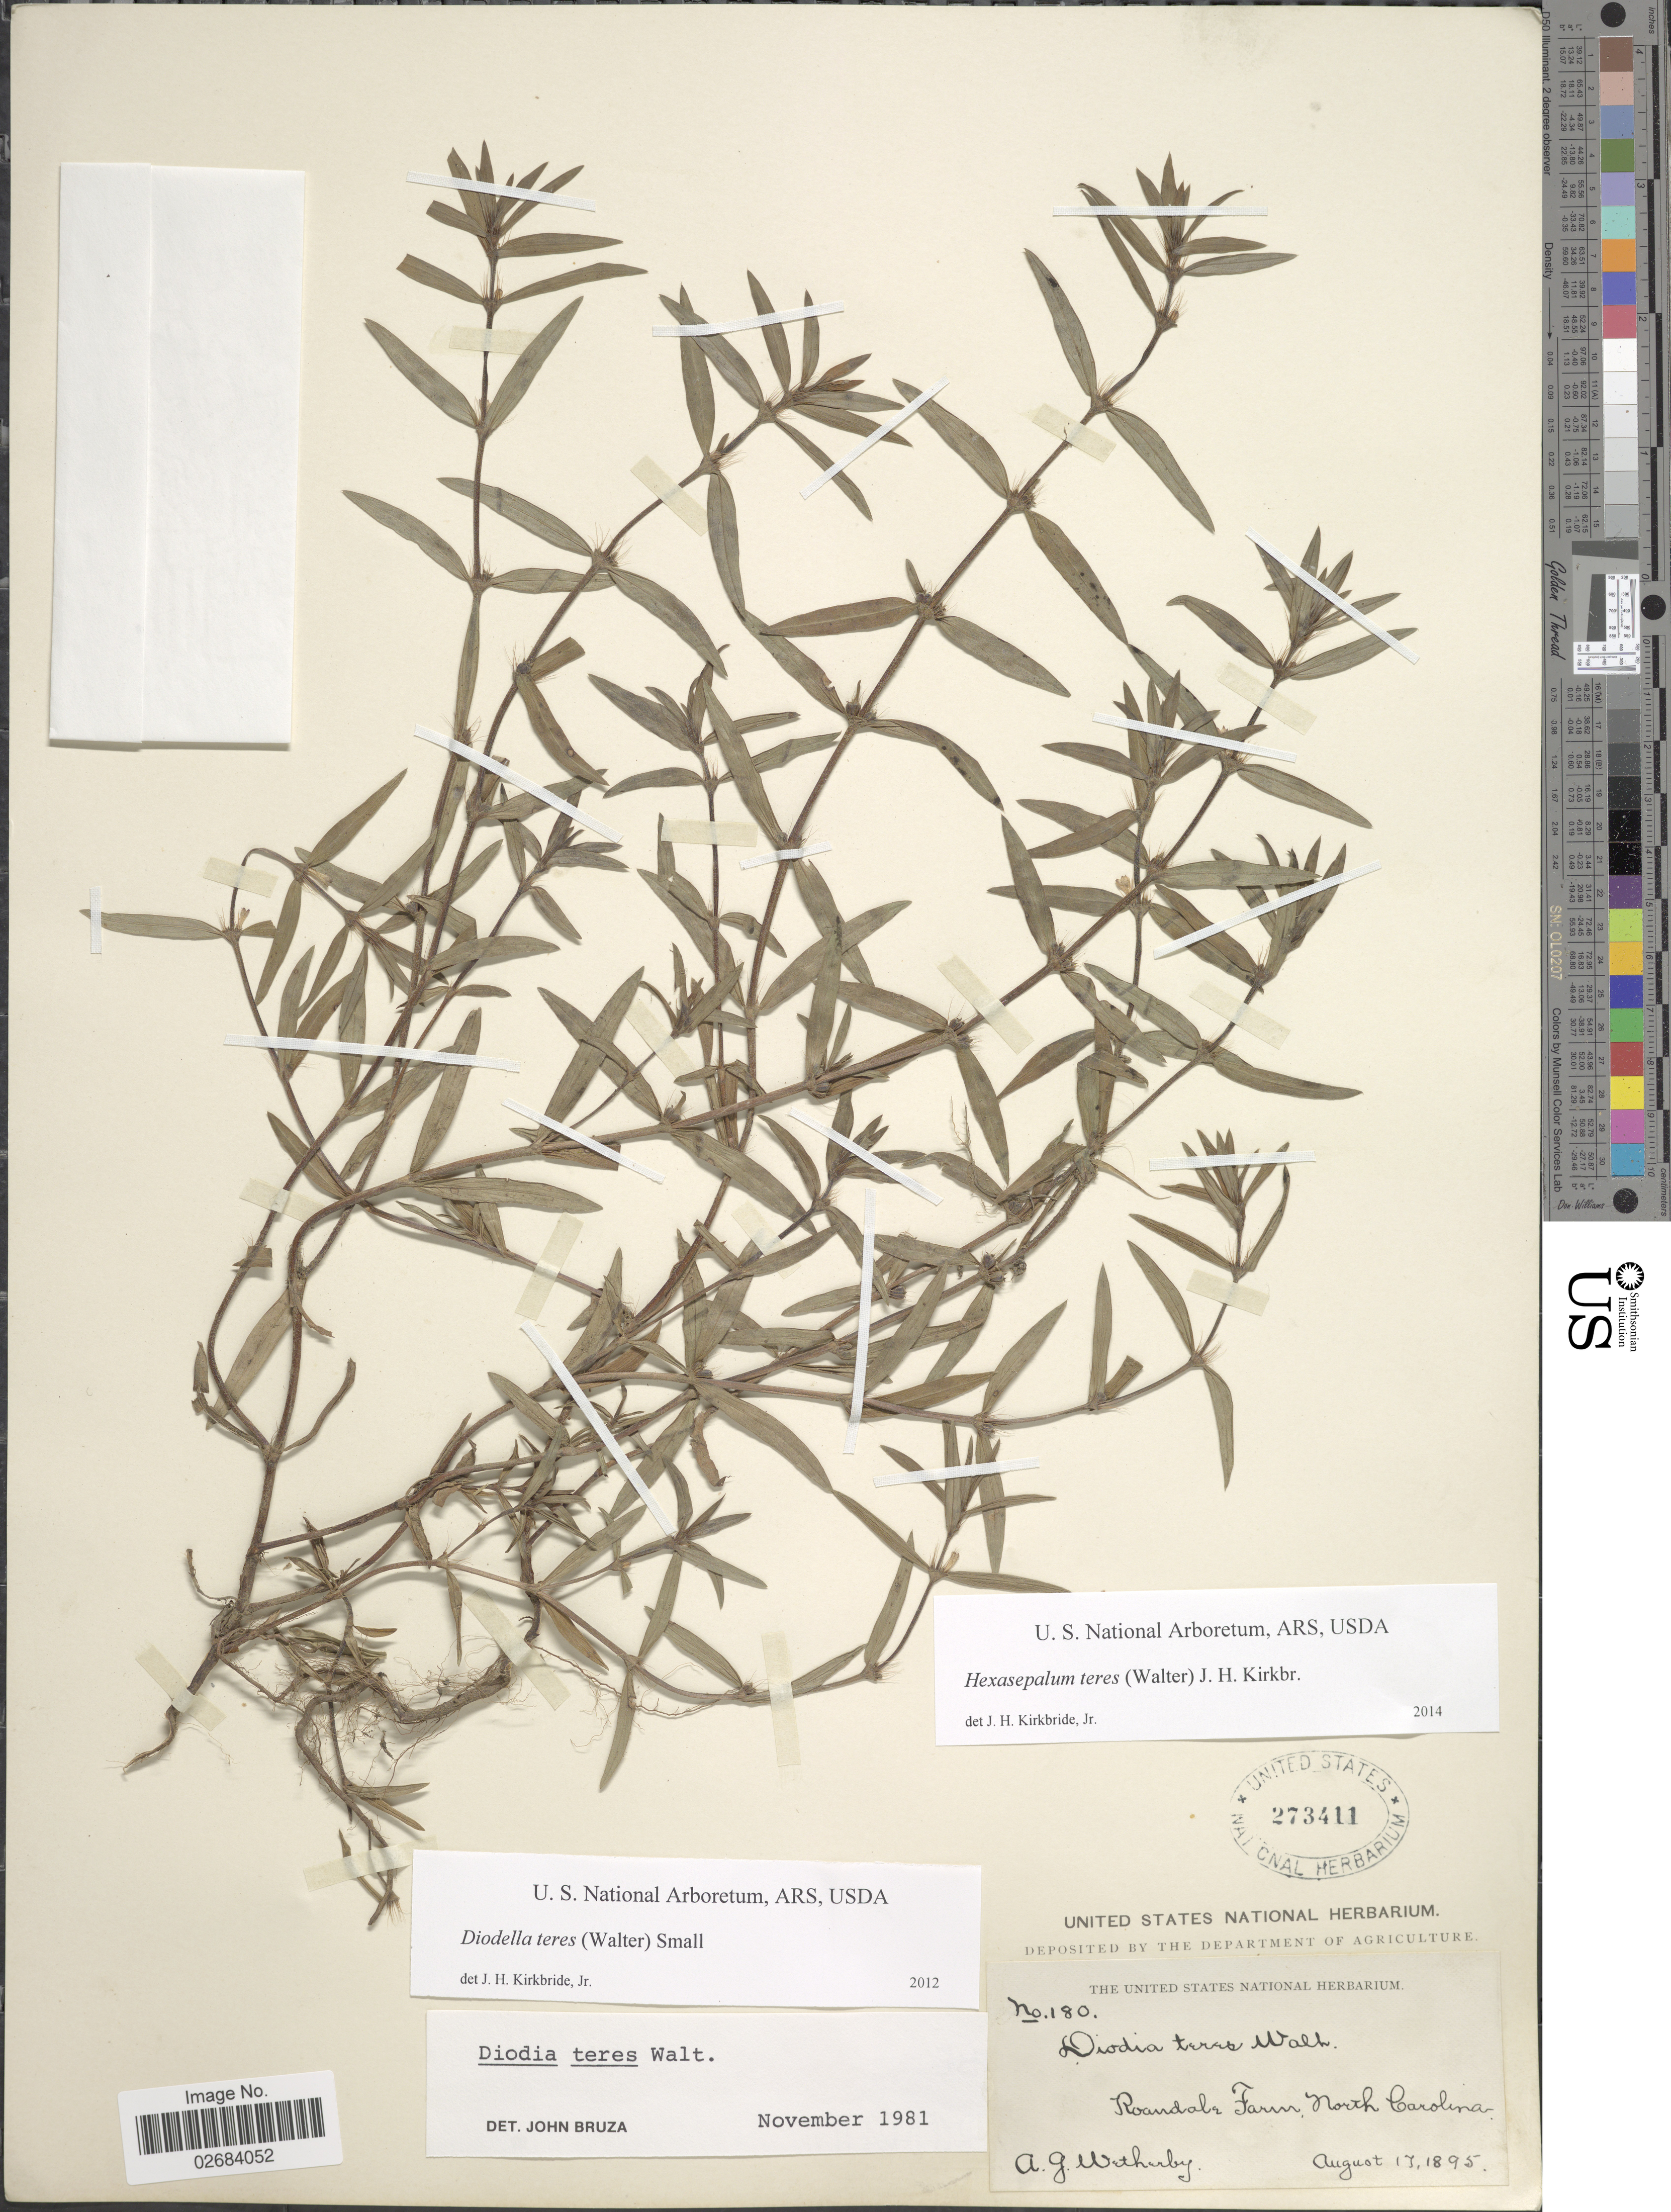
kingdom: Plantae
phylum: Tracheophyta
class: Magnoliopsida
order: Gentianales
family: Rubiaceae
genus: Diodia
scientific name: Diodia teres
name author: Walter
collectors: A. Wetherby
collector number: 180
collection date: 1895-08-17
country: United States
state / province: North Carolina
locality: Roandale Farm.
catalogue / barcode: US 273411